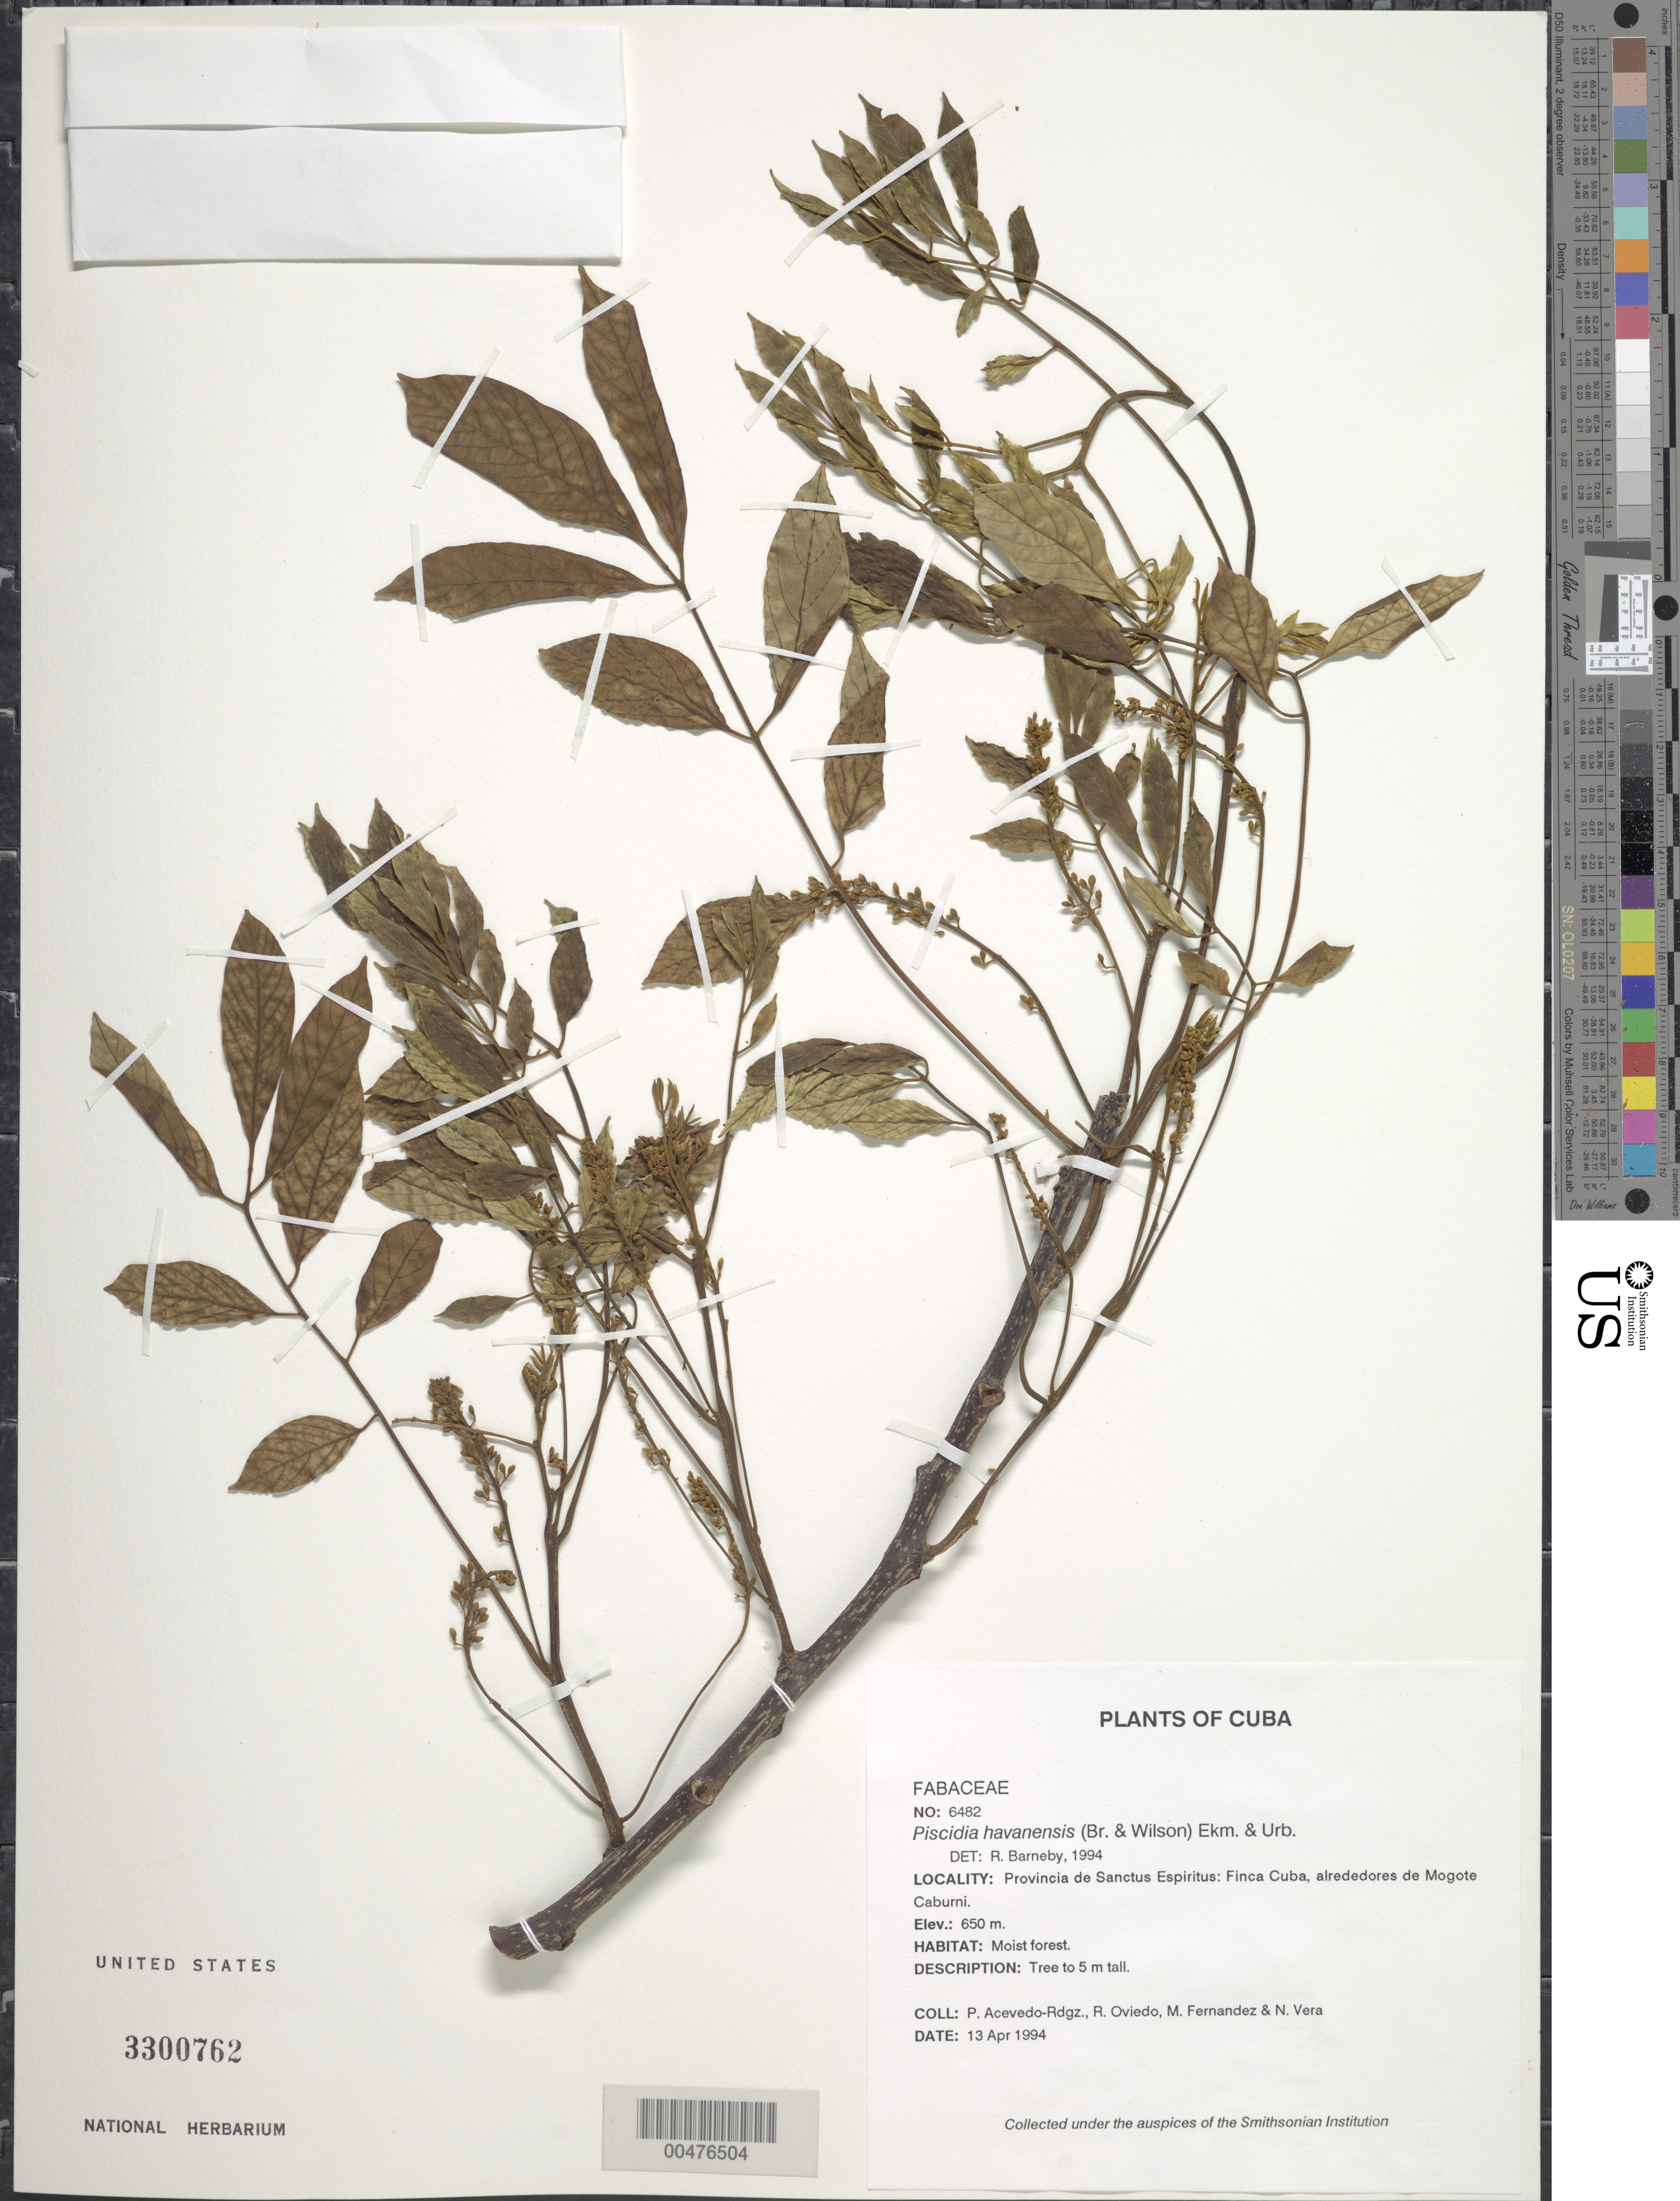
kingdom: Plantae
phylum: Tracheophyta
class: Magnoliopsida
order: Fabales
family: Fabaceae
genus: Piscidia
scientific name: Piscidia havanensis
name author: (Britton & P. Wilson) Urb. & Ekman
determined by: Barneby, Rupert C., (NY)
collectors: P. Acevedo-Rodr., R. Oviedo, M. Fernández & N. Vera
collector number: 6482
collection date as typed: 13 Apr 1994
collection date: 1994-04-13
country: Cuba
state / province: Sancti Spiritus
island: Cuba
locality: Provincia de Sanctus Espiritus; Finca Cuba, alrededores de Mogote Caburni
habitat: Moist forest.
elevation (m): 650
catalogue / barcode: US 3300762